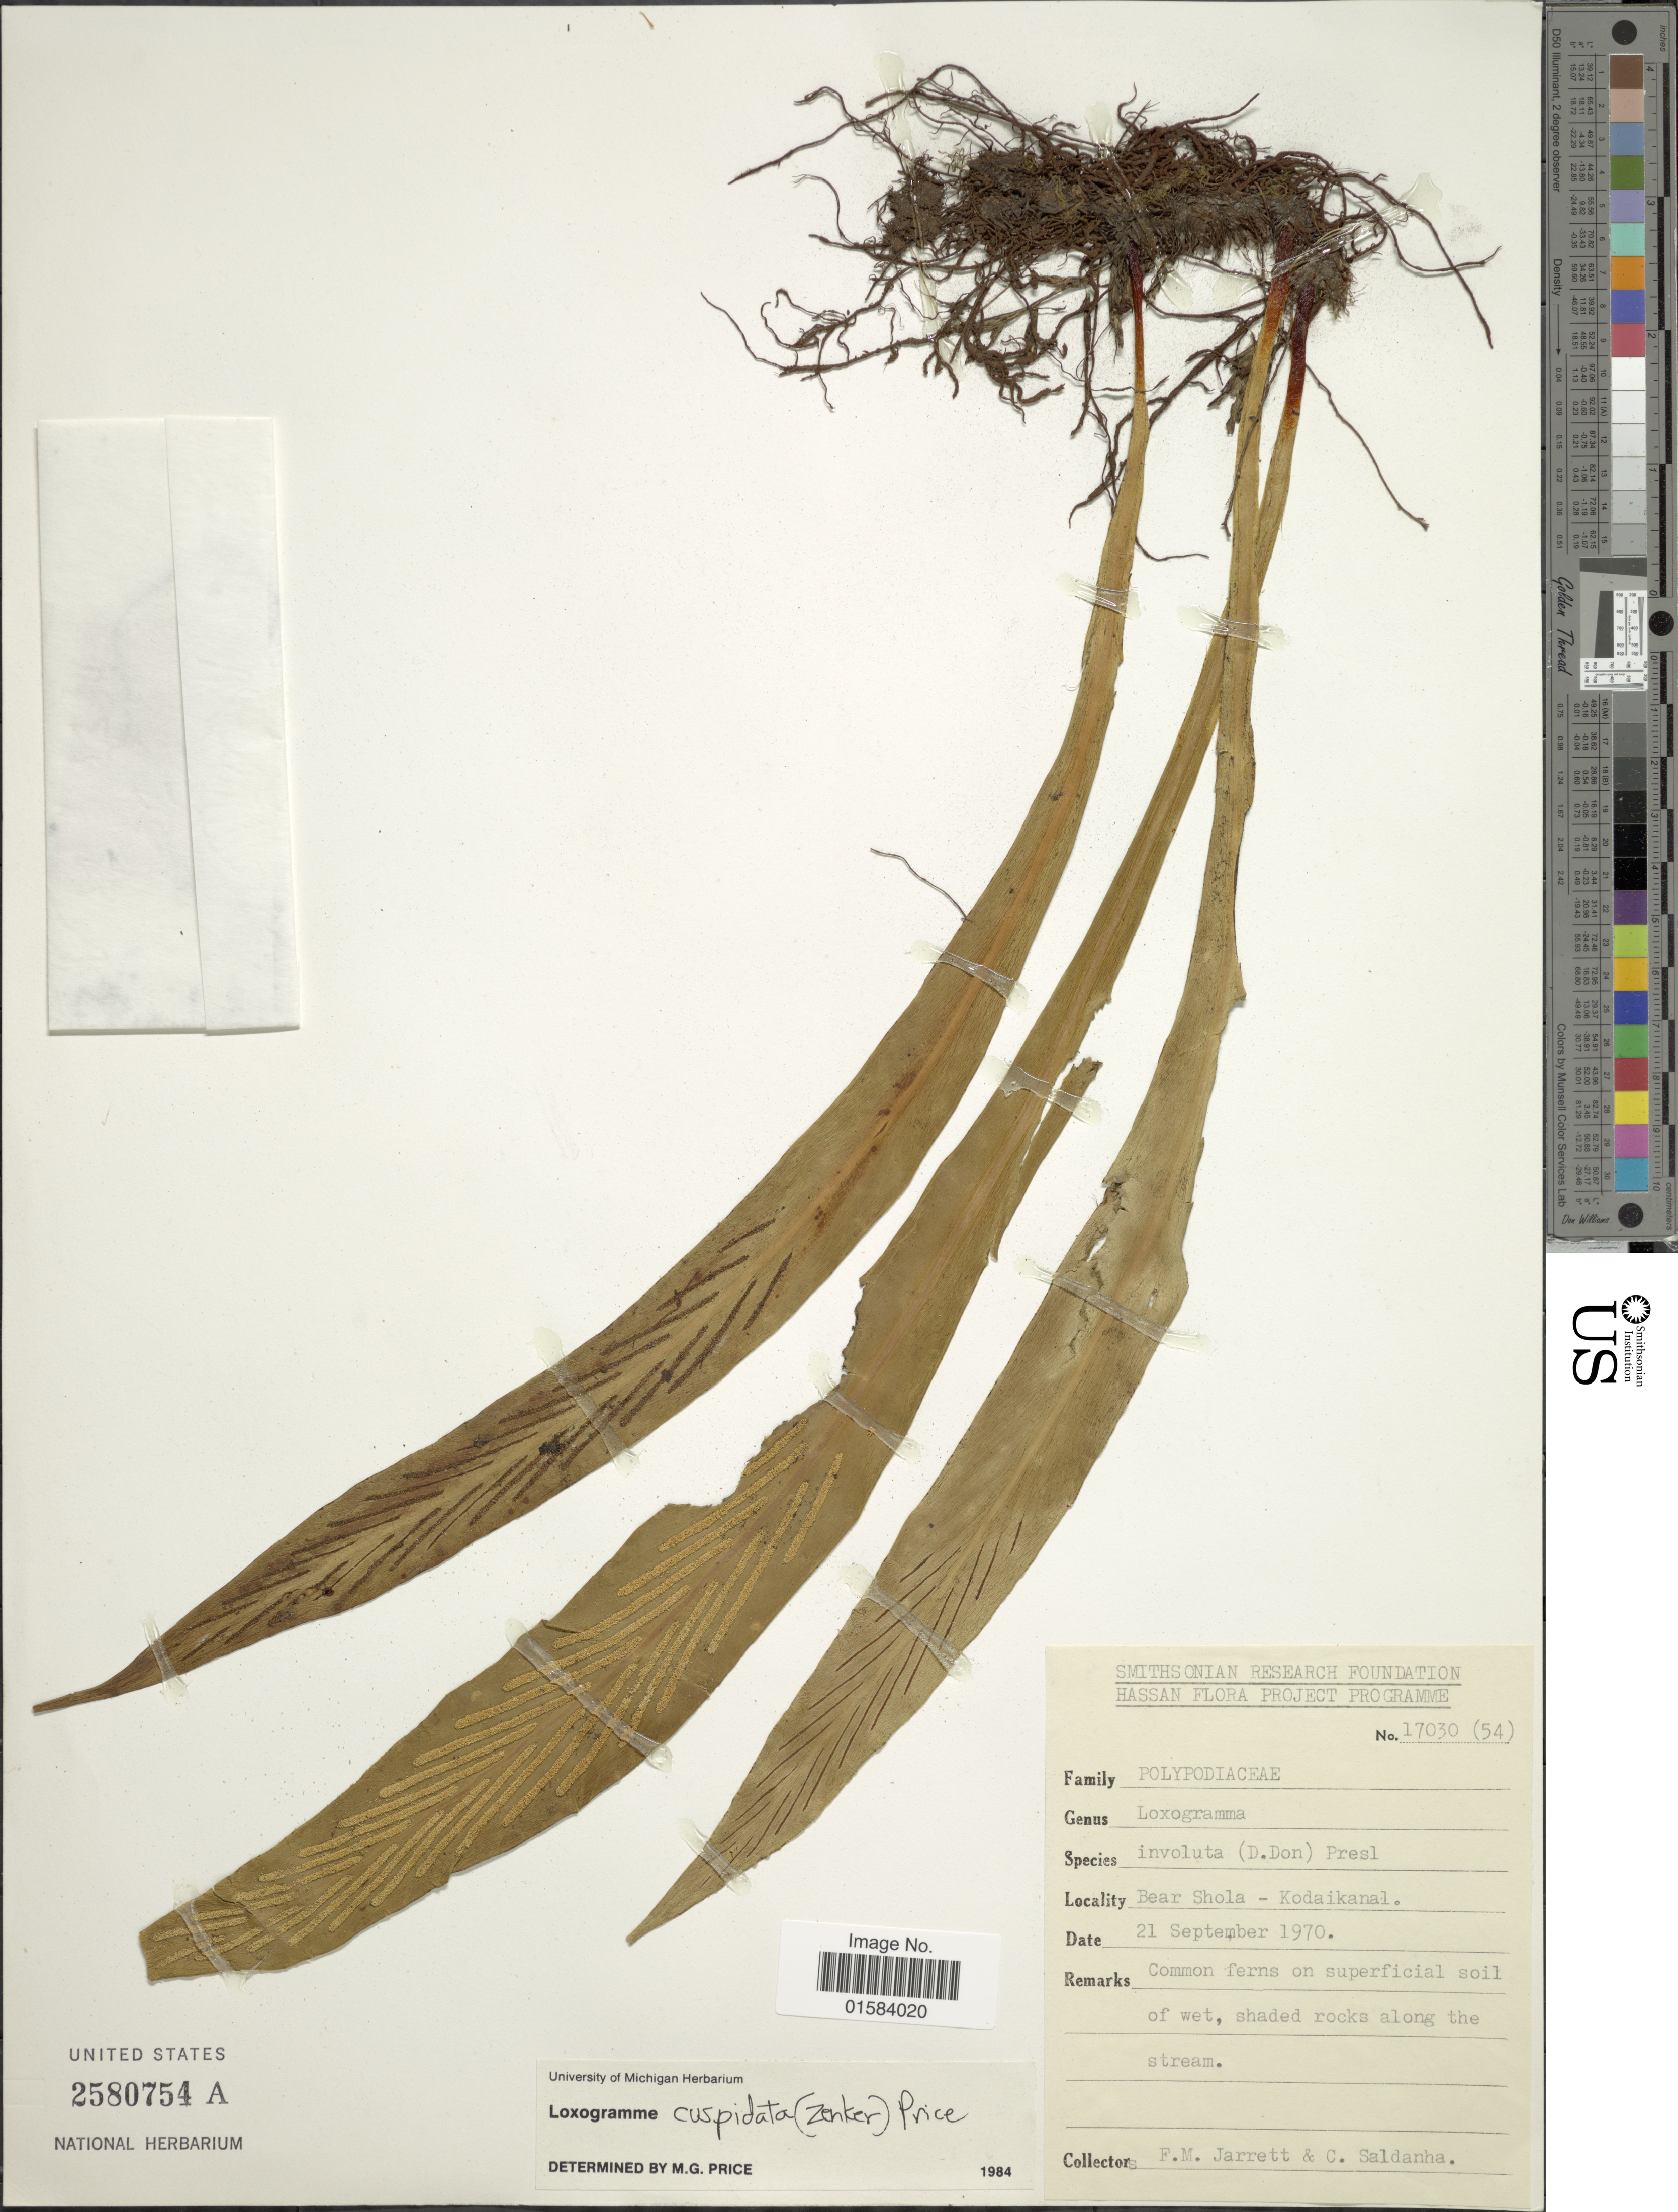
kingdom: Plantae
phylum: Tracheophyta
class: Polypodiopsida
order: Polypodiales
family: Polypodiaceae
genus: Loxogramme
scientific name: Loxogramme cuspidata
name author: (Zenker) M.G. Price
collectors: F. M. Jarrett & C. Saldanha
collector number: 17030 (54)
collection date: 1970-09-21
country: India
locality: Hassan, bear Shola - Kodaikanal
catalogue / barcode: US 2580754A